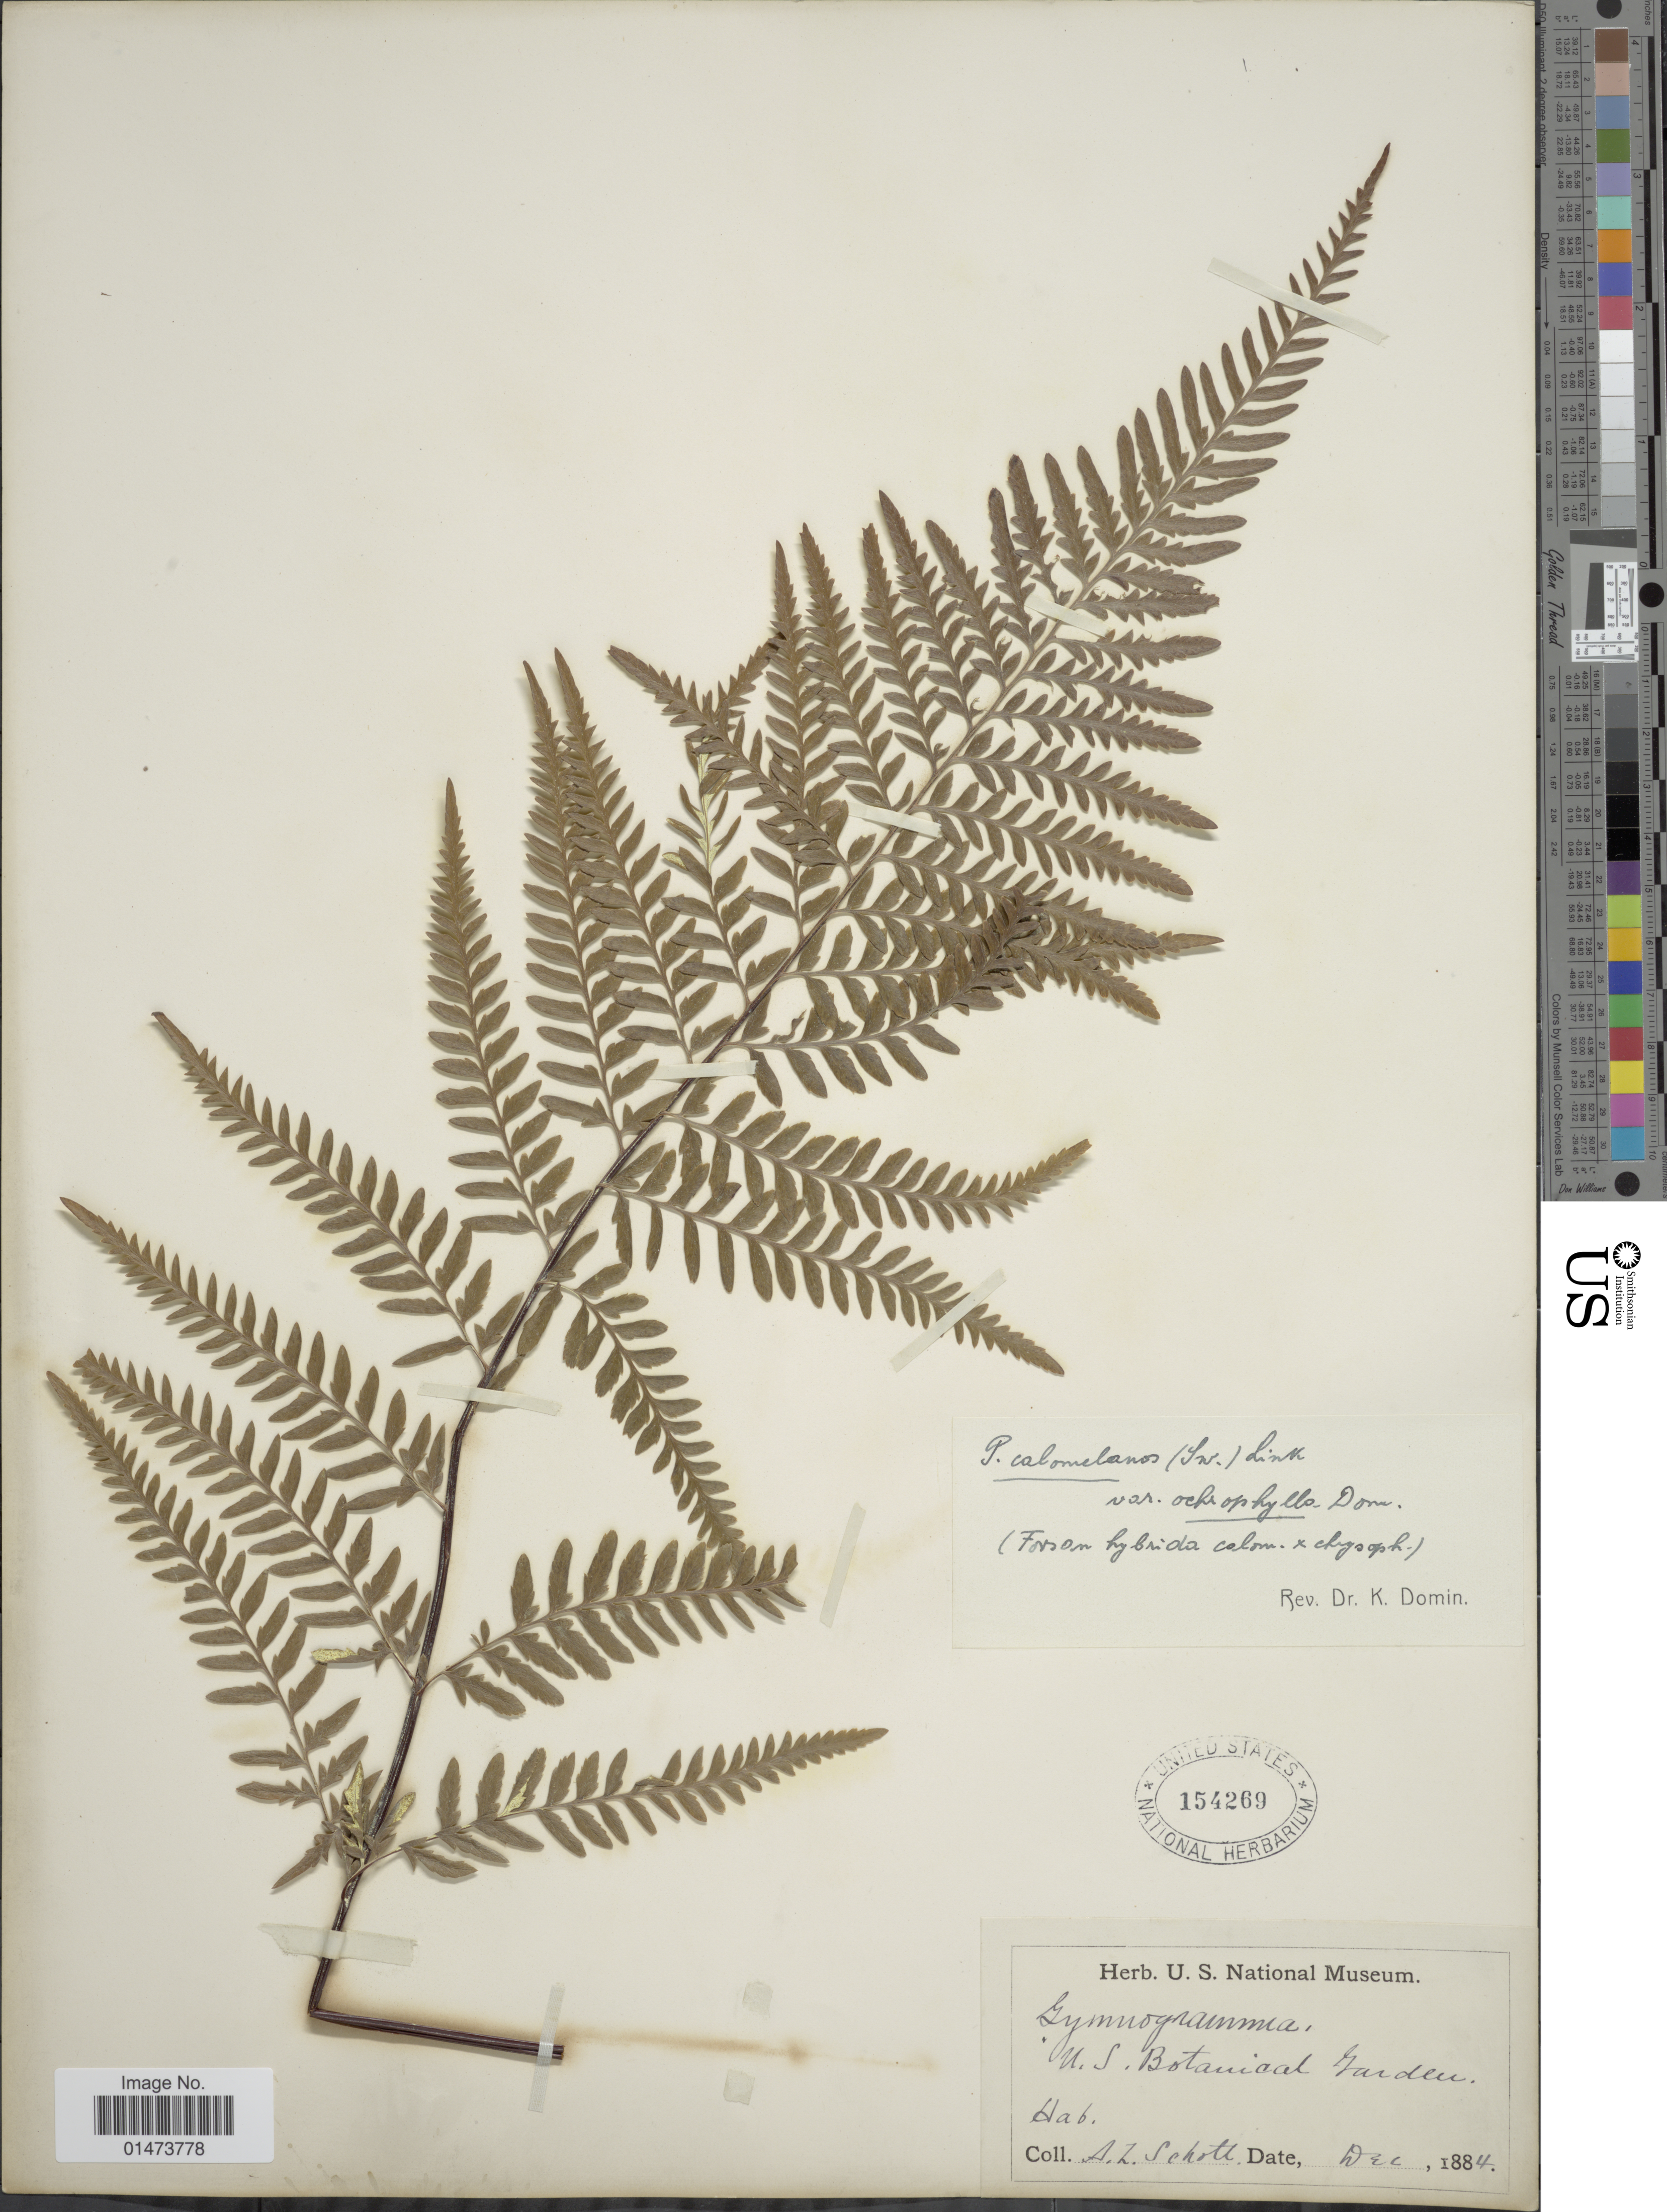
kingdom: Plantae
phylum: Tracheophyta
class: Polypodiopsida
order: Polypodiales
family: Pteridaceae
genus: Pityrogramma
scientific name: Pityrogramma hybrida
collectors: A. L. Schott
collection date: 1884-12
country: United States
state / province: District of Columbia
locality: U.S. Botanical Garden.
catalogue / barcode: US 154269